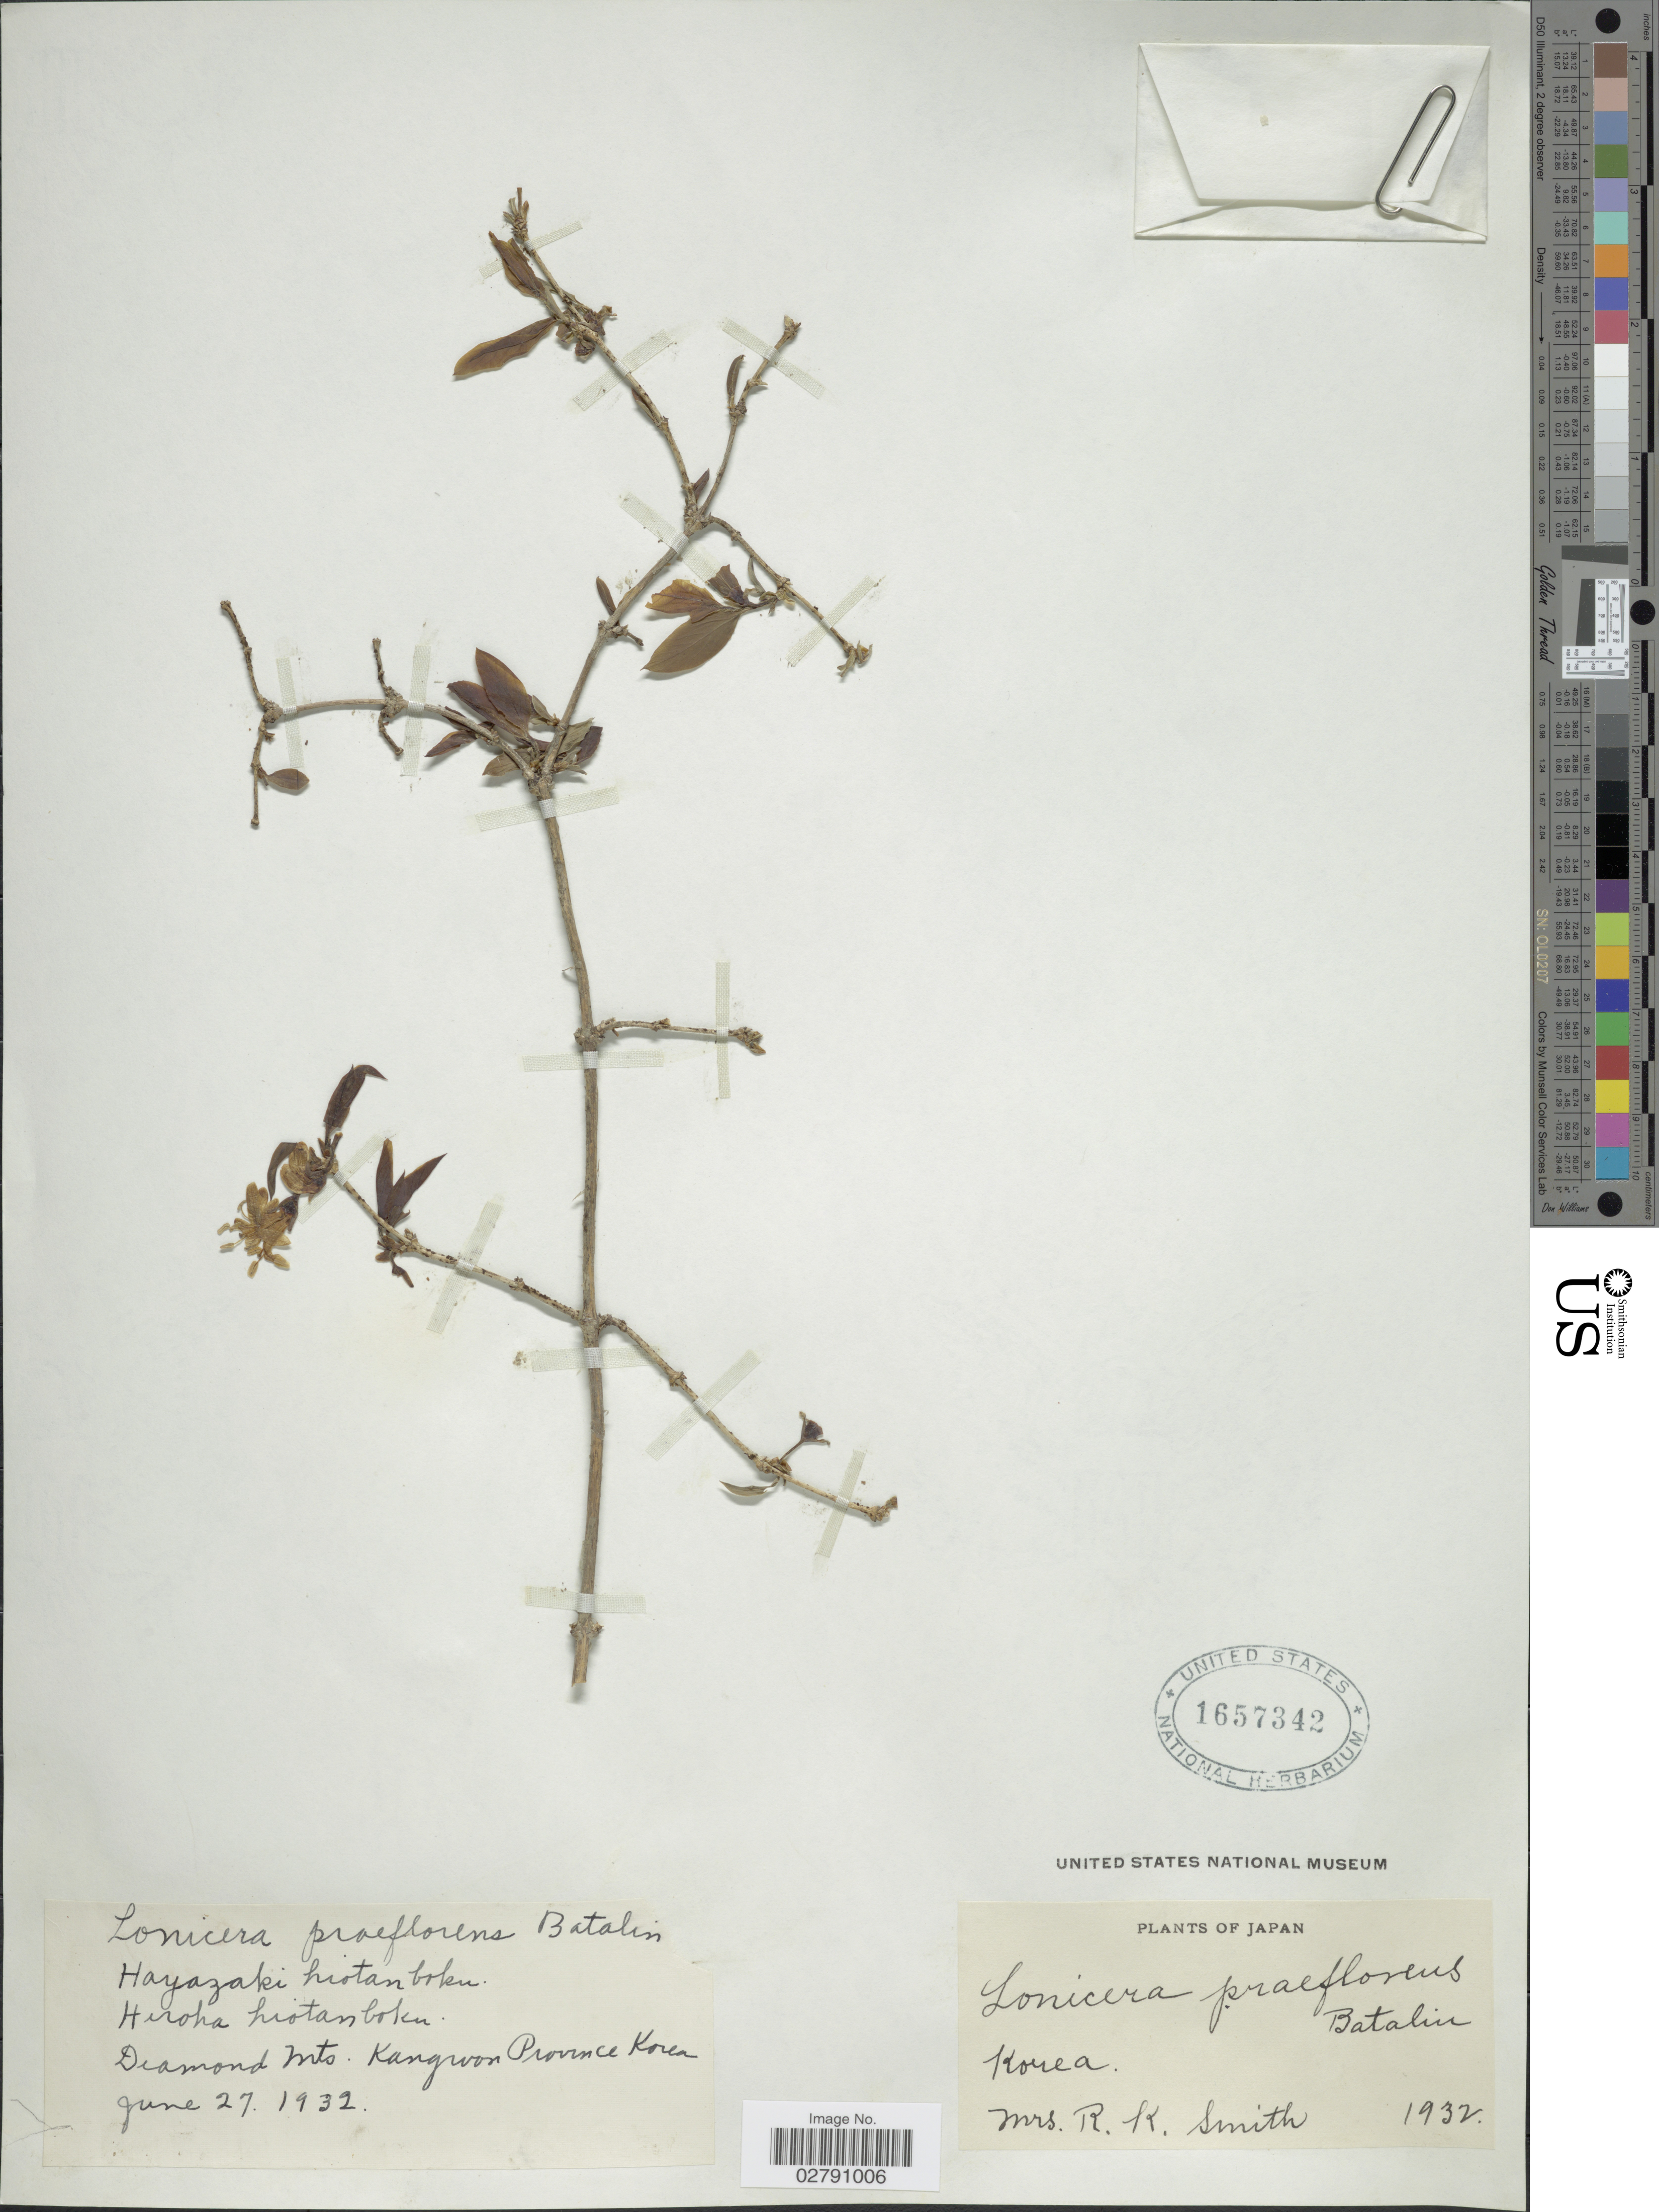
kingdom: Plantae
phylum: Tracheophyta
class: Magnoliopsida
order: Dipsacales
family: Caprifoliaceae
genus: Lonicera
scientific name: Lonicera praeflorens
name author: Batalin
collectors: R. Smith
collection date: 1932-06-27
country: North Korea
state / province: Kangwon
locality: Diamond Mts.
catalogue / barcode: US 1657342